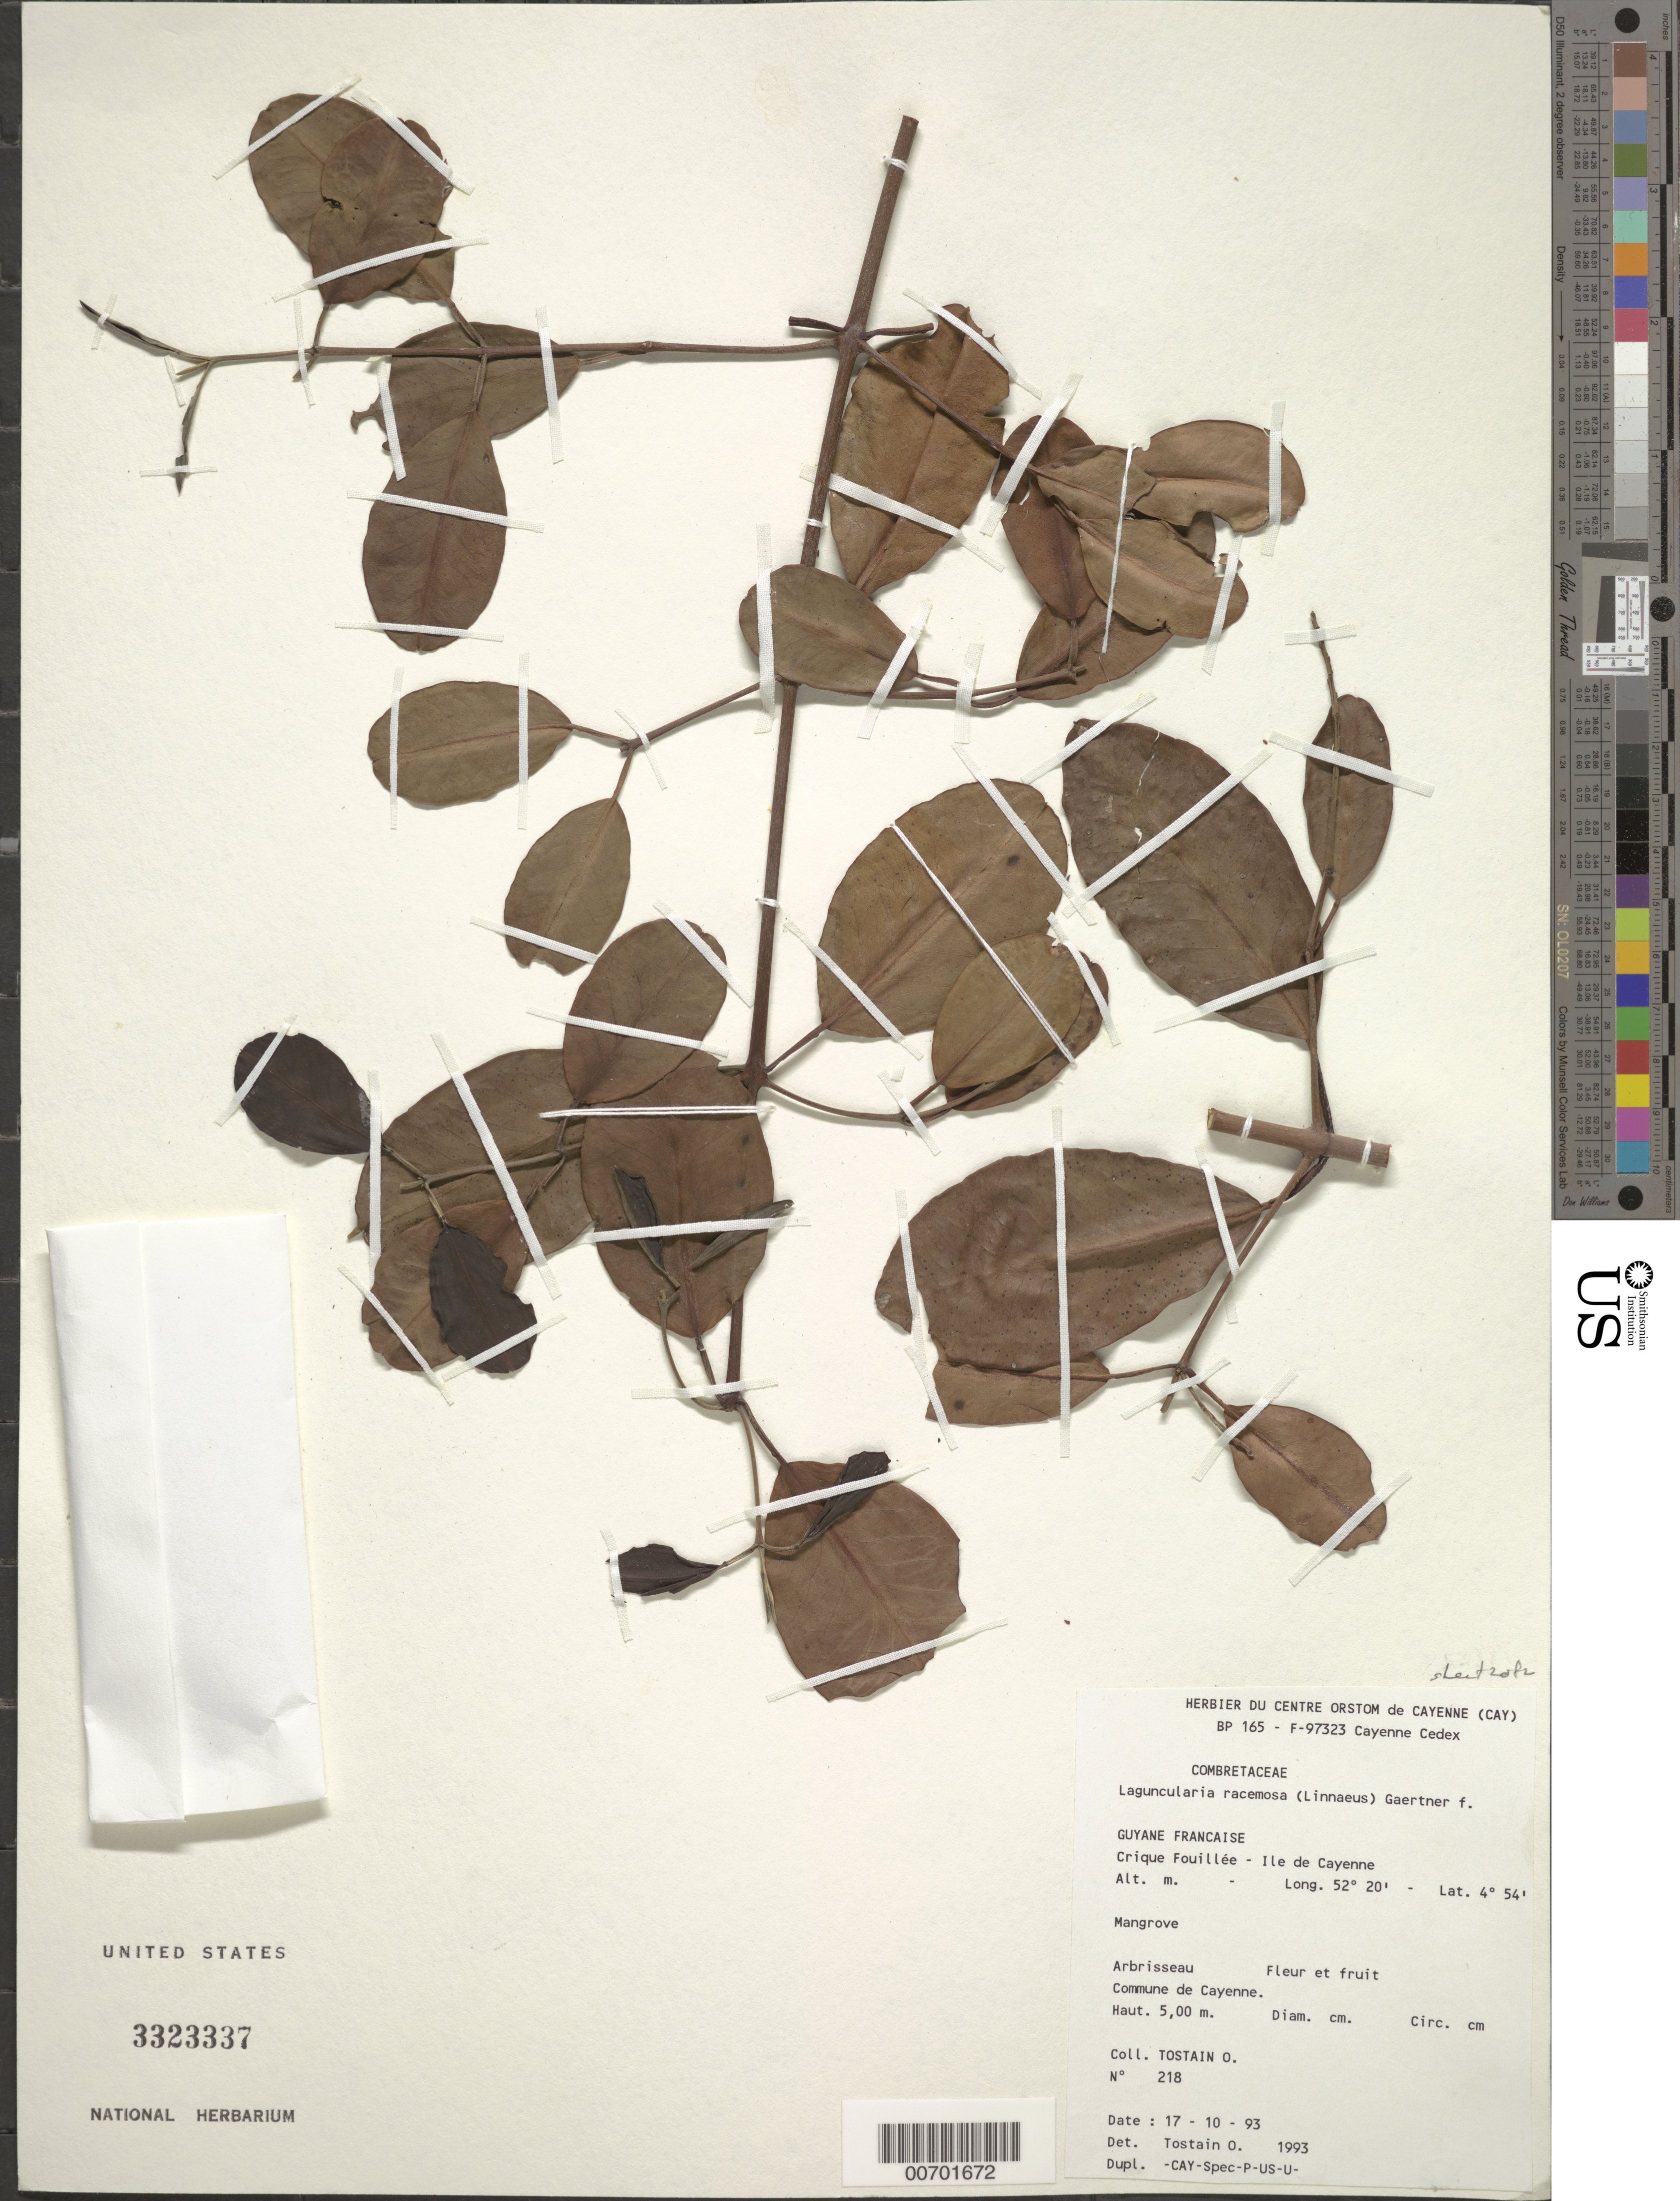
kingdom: Plantae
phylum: Tracheophyta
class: Magnoliopsida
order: Myrtales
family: Combretaceae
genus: Laguncularia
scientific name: Laguncularia racemosa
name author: (L.) C.F. Gaertn.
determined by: Tostain, O.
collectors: O. Tostain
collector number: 218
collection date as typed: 17-Oct-93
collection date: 1993-10-17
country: French Guiana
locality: Crique Fouillée, Ile de Cayenne, Commune de Cayenne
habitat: Mangrove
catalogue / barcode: US 3323337